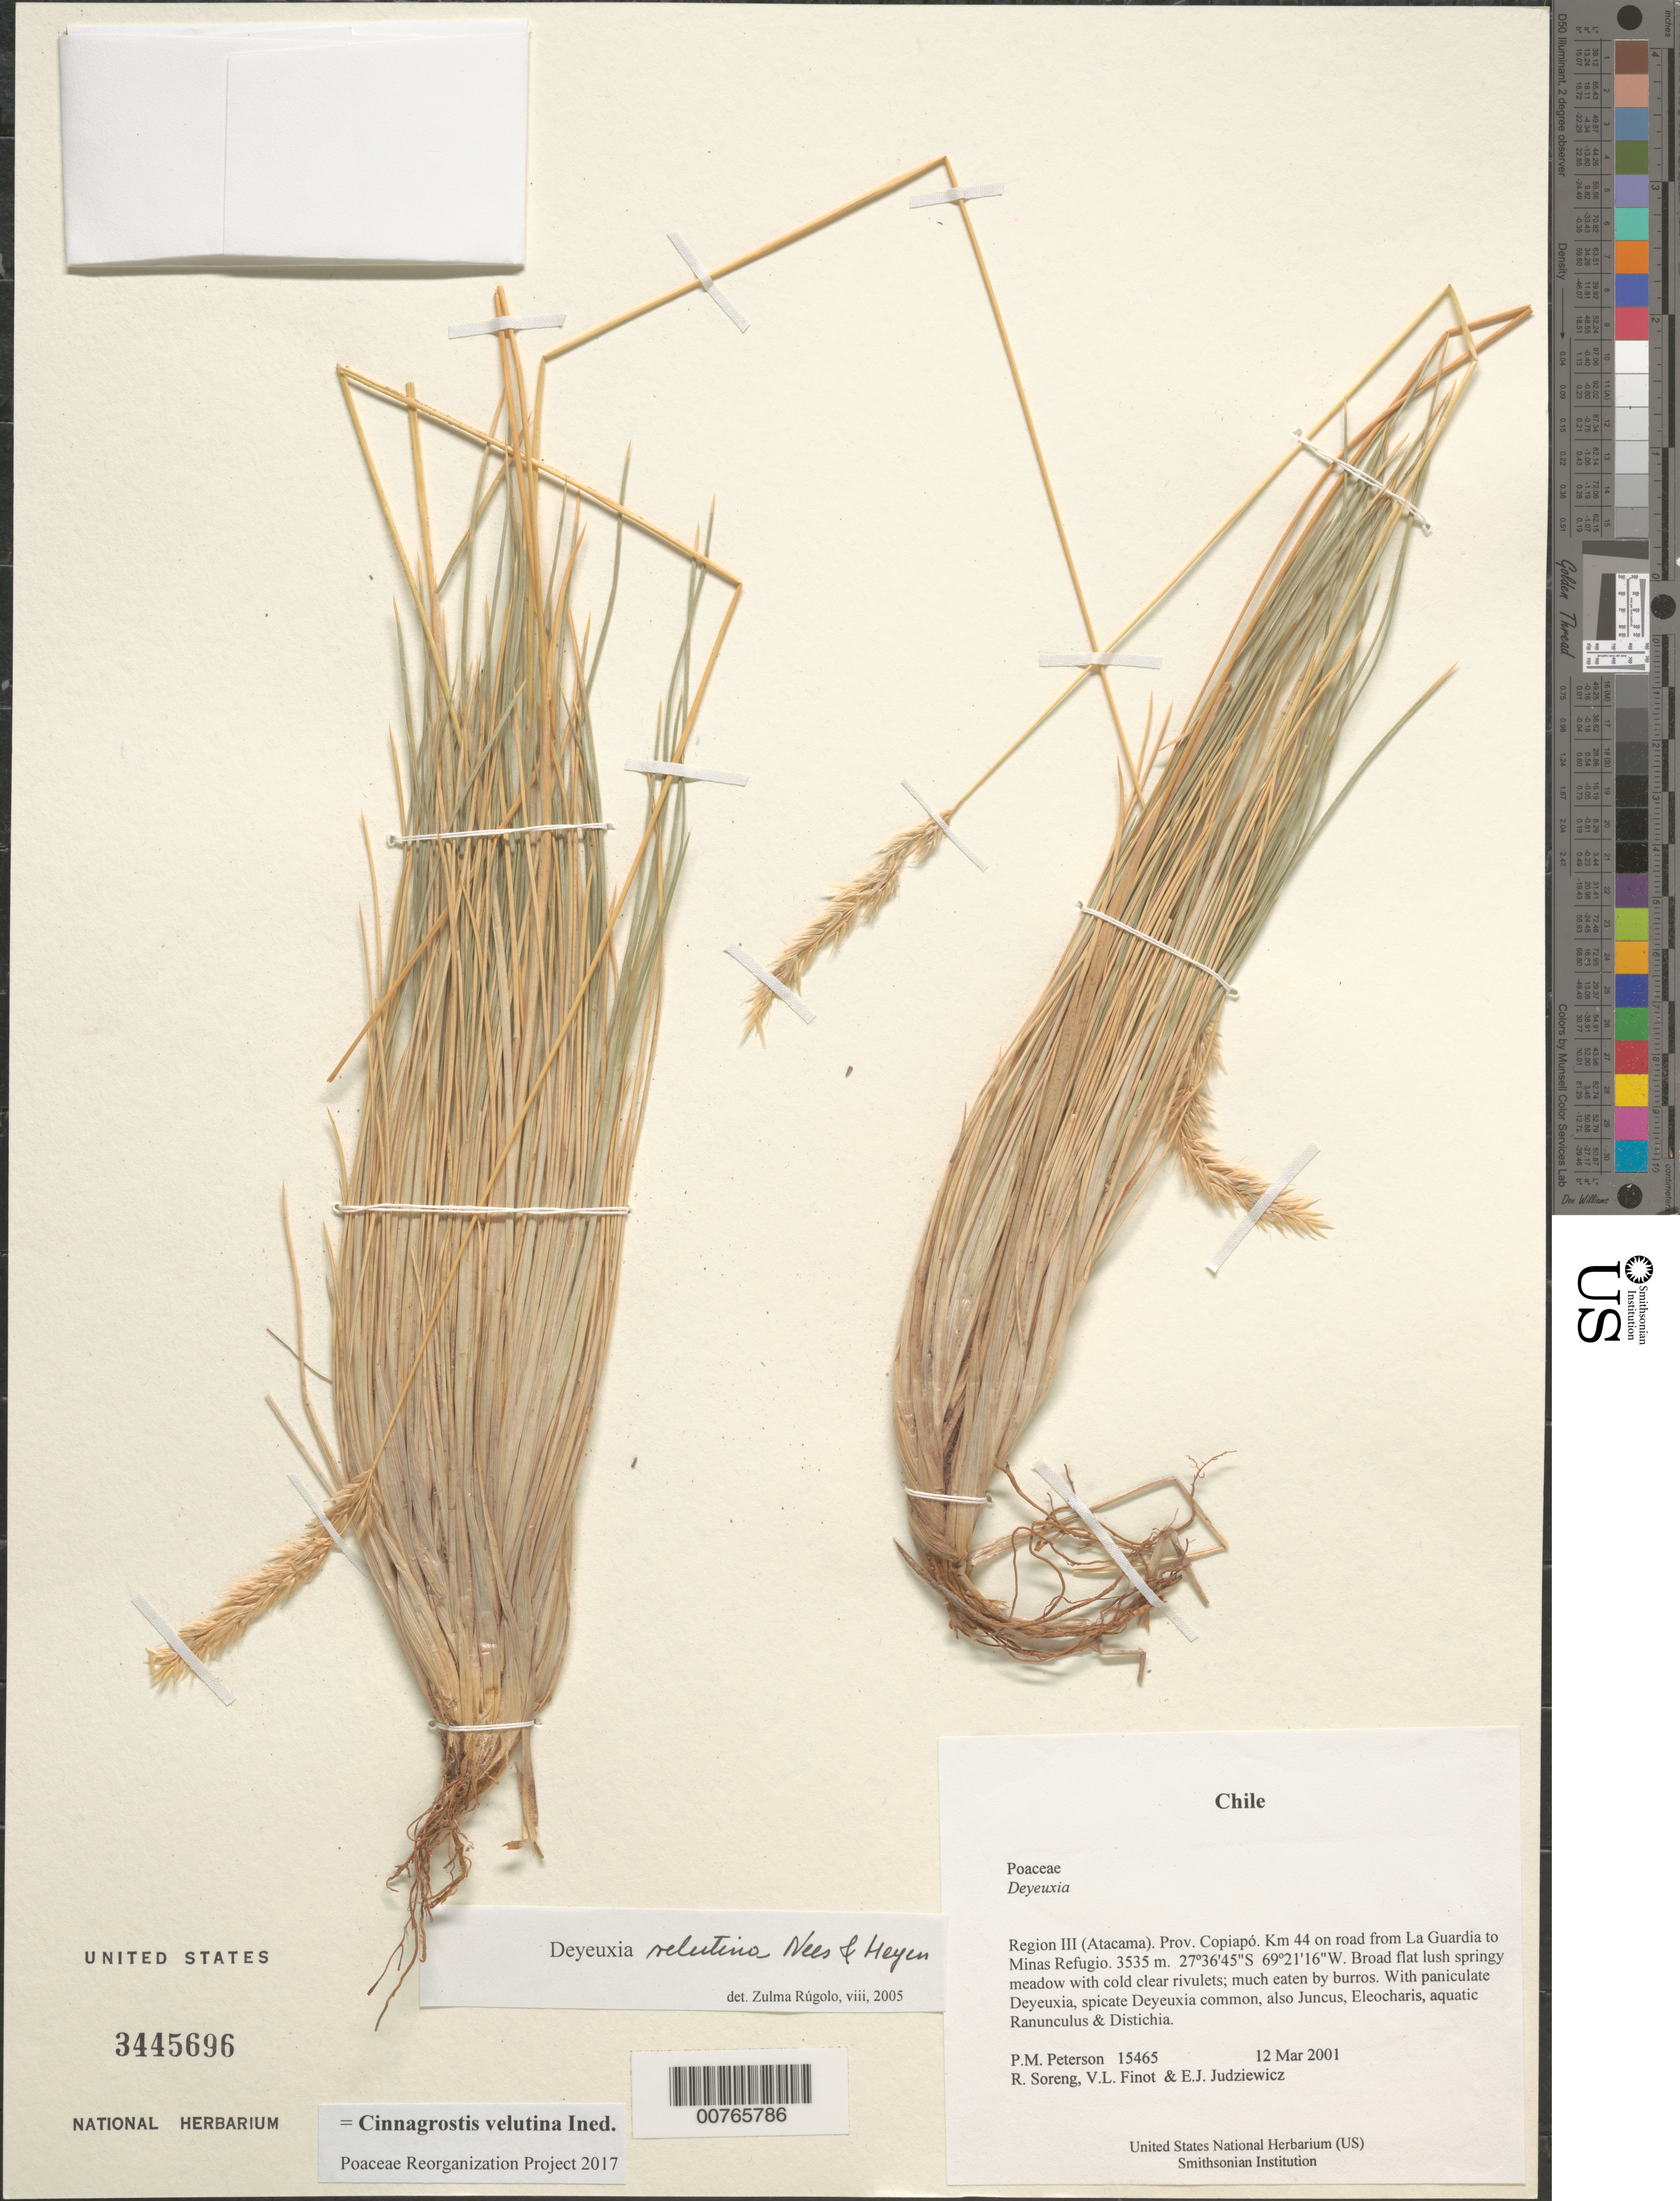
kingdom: Plantae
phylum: Tracheophyta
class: Liliopsida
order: Poales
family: Poaceae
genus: Cinnagrostis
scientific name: Cinnagrostis velutina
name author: (Nees & Meyen) P.M. Peterson et al.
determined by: Poaceae Reorganization Project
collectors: P. M. Peterson, R. J. Soreng, V. Finot & E. J. Judziewicz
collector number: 15465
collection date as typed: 12 Mar 2001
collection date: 2001-03-12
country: Chile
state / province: Atacama (III)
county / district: Copiapó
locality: Km 44 on road from La Guardia to Minas Refugio.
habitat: Broad flat lush springy meadow with cold clear rivulets; much eaten by burros.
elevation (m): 3535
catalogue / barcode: US 3445696